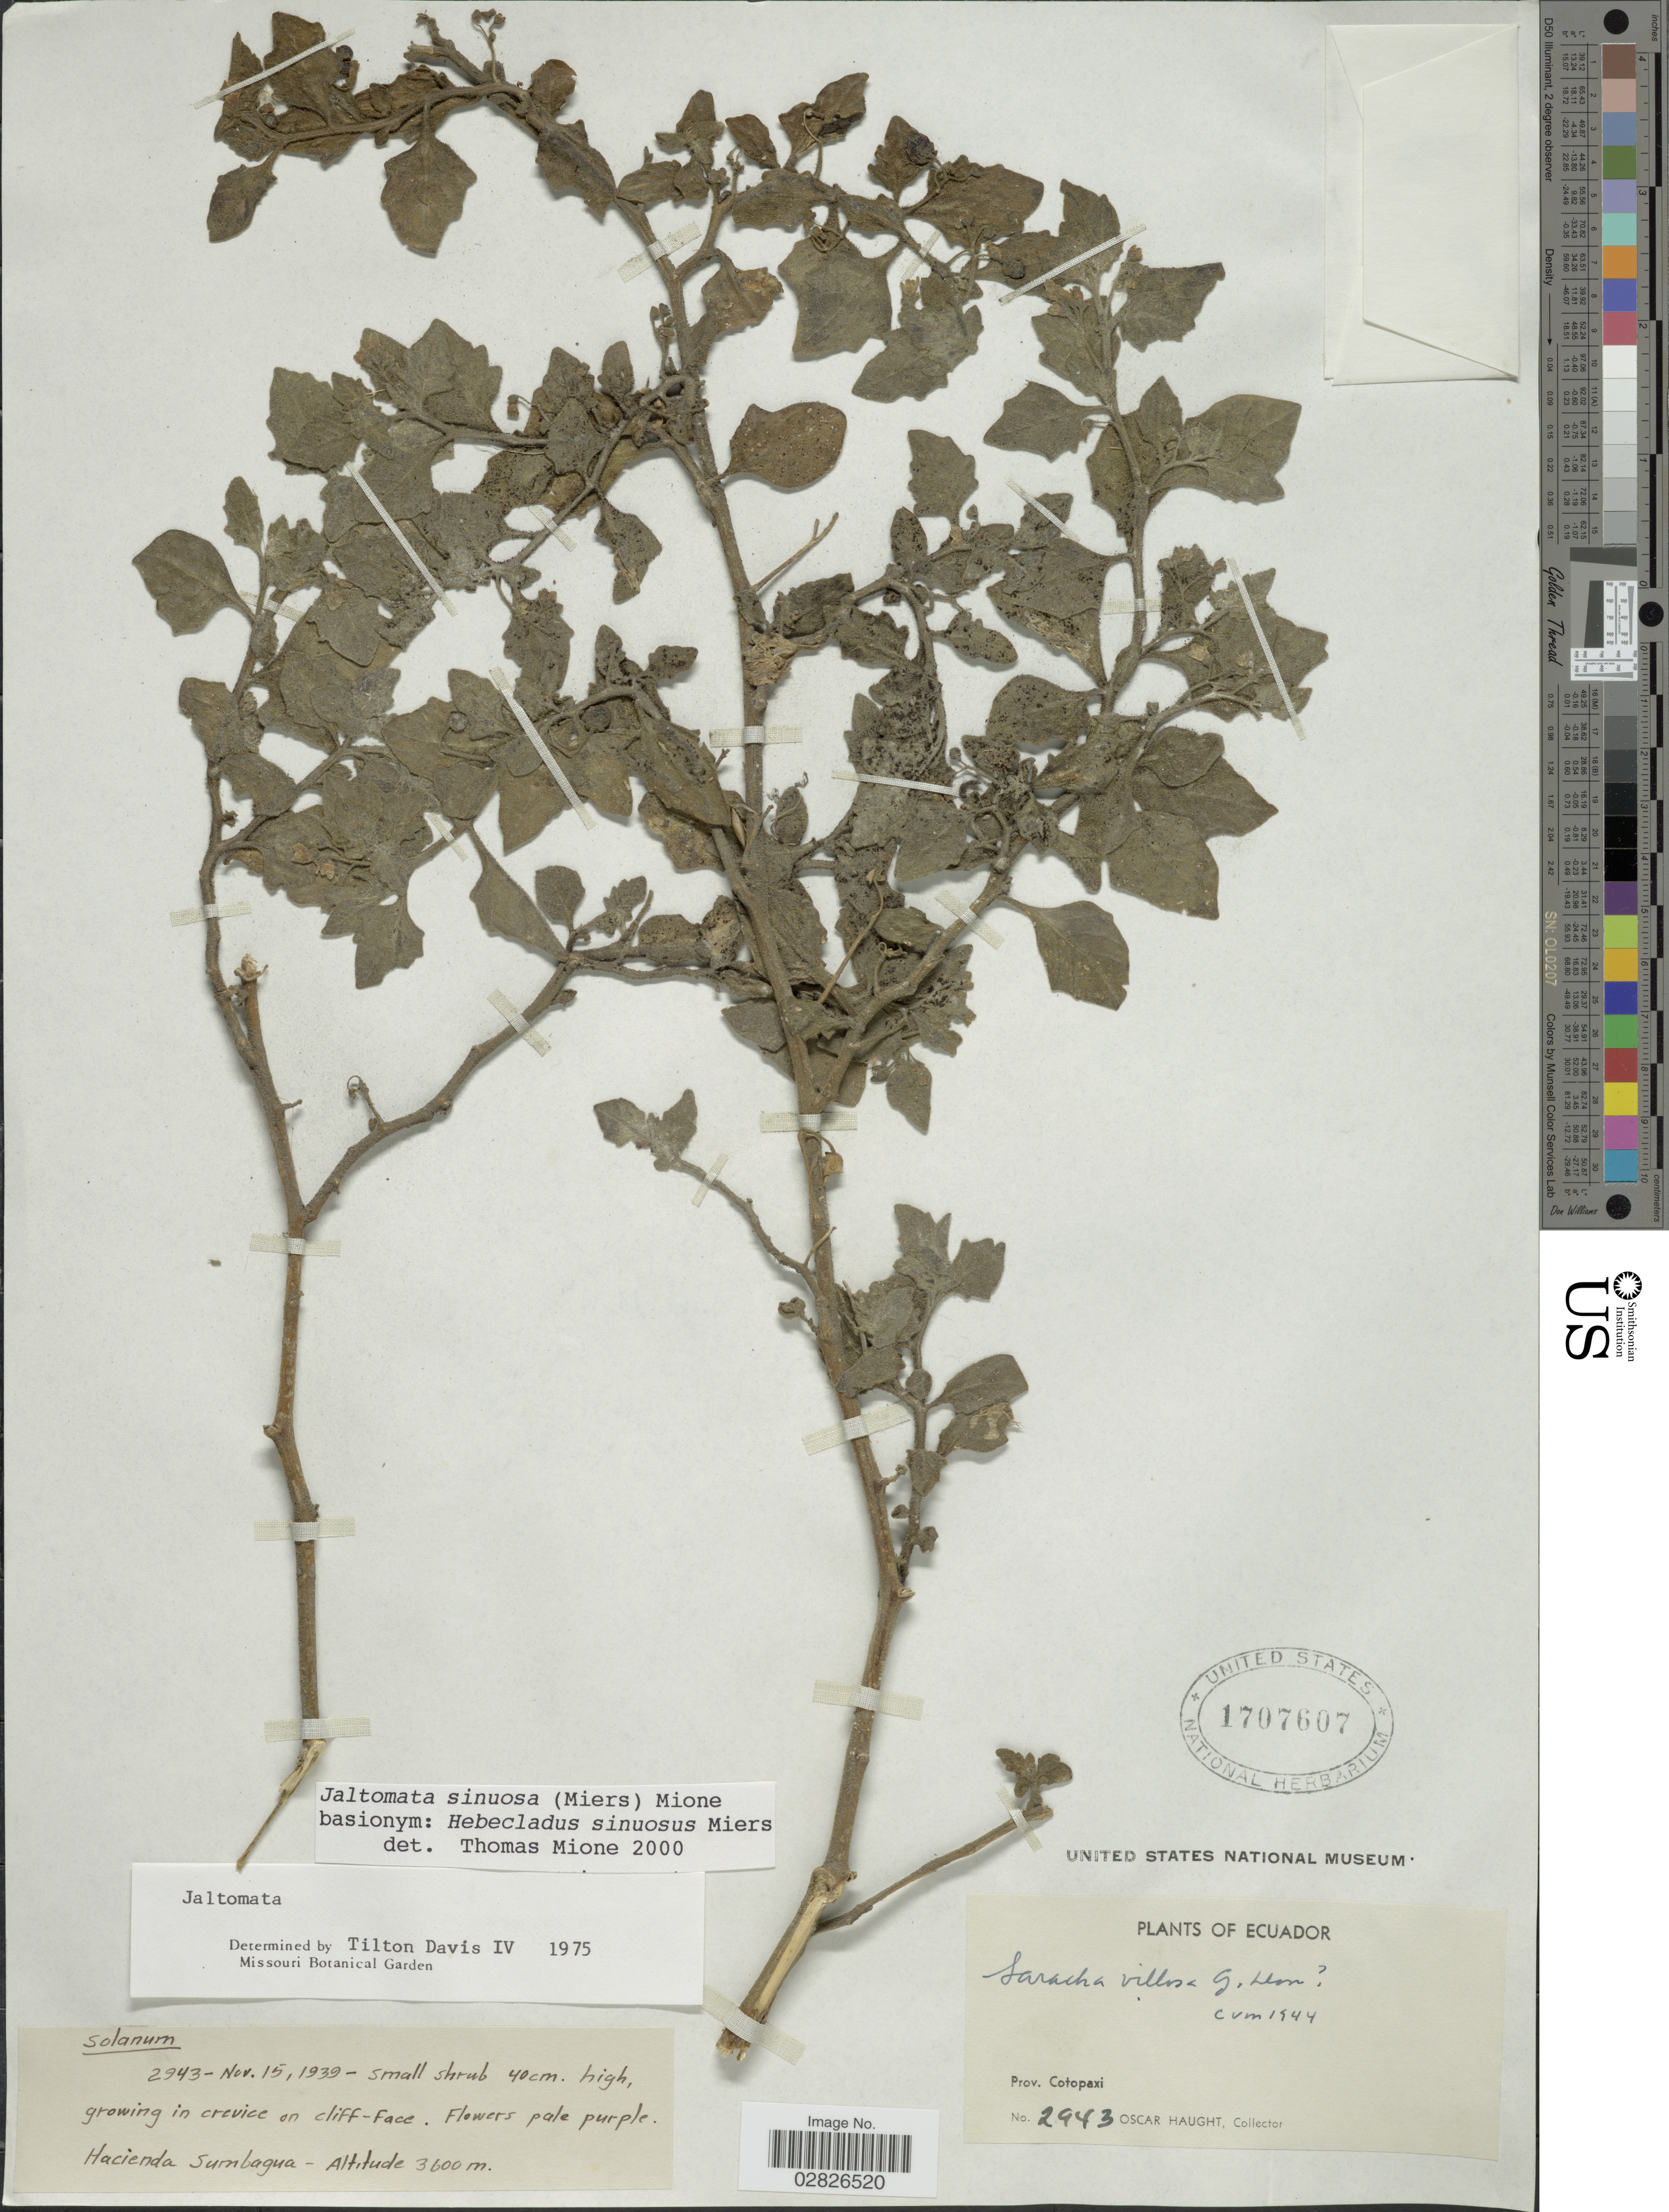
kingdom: Plantae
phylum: Tracheophyta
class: Magnoliopsida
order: Solanales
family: Solanaceae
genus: Jaltomata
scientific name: Jaltomata sinuosa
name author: (Miers) Mione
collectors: O. L. Haught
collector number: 2943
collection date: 1939-11-15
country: Ecuador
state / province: Cotopaxi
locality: Hacienda Sumbagua.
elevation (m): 3600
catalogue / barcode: US 1707607